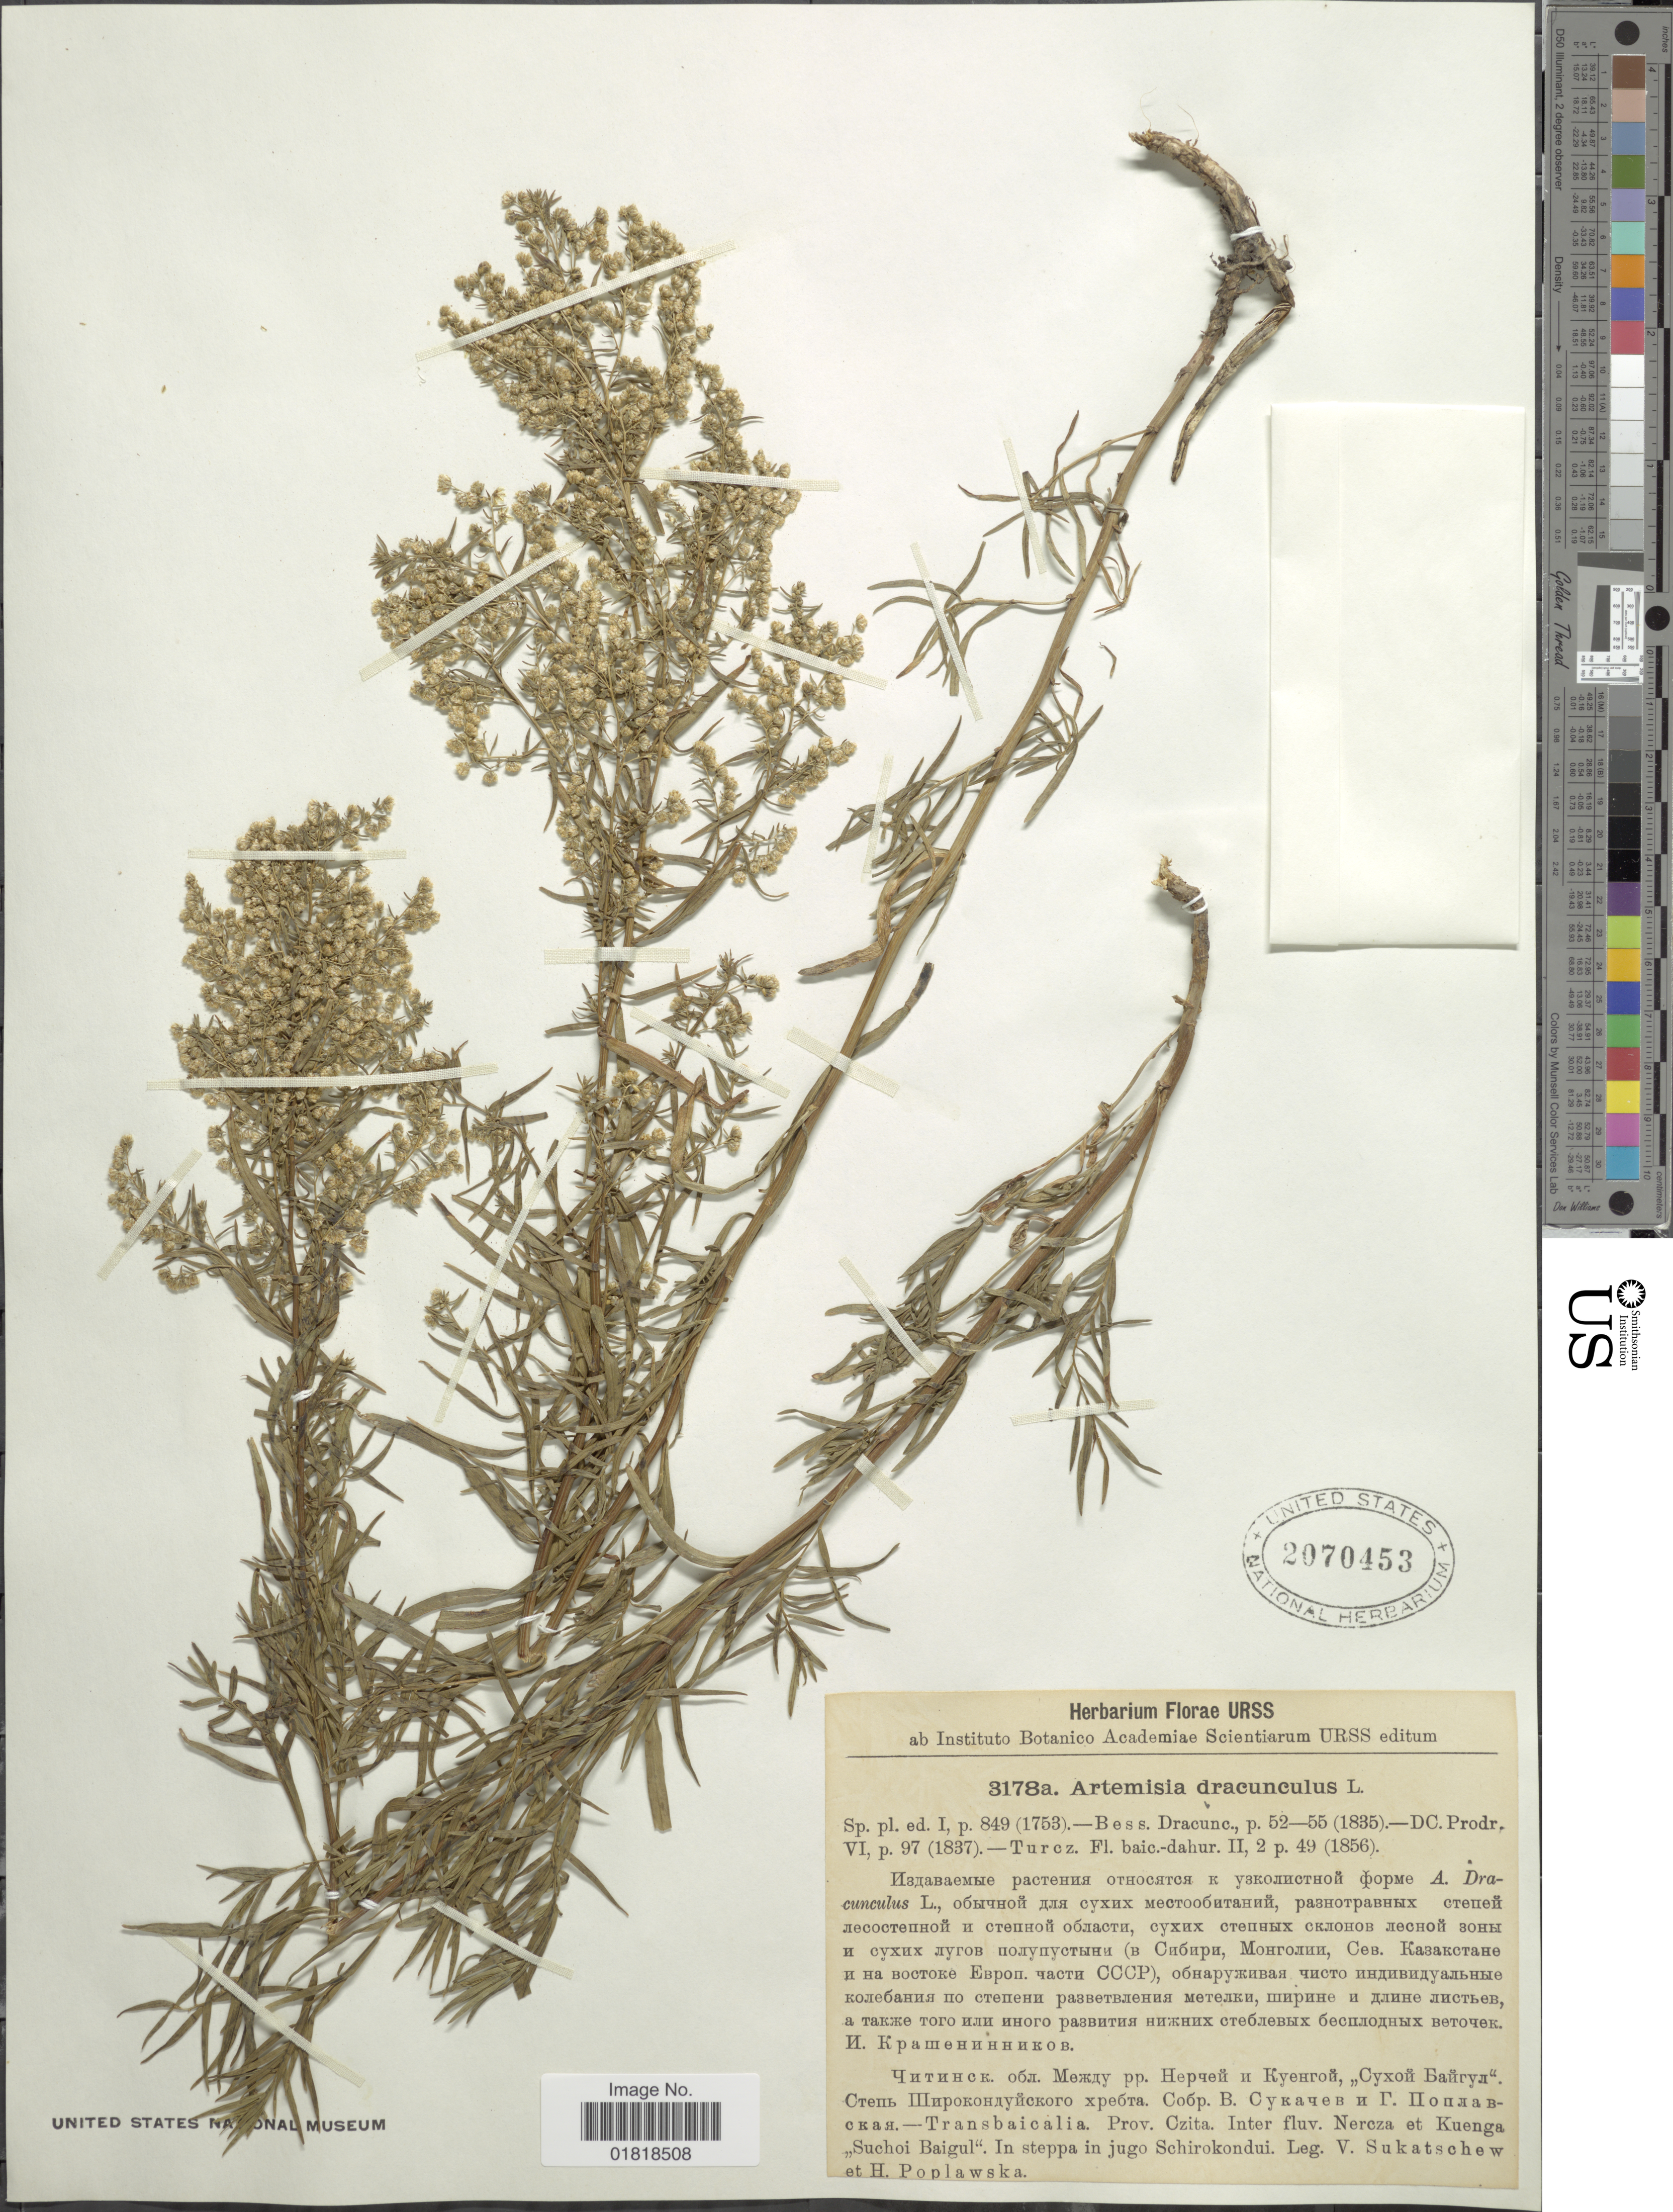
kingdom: Plantae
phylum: Tracheophyta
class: Magnoliopsida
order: Asterales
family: Asteraceae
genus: Artemisia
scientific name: Artemisia dracunculus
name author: L.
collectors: V. Sukatschew & H. Poplawska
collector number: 3178a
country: Russian Federation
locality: Transcaicalia, Prov. Czita, inter fluv. Nercza et Kuenga Suechoi Baigul, in steppa in jugo Schirokondui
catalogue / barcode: US 2070453